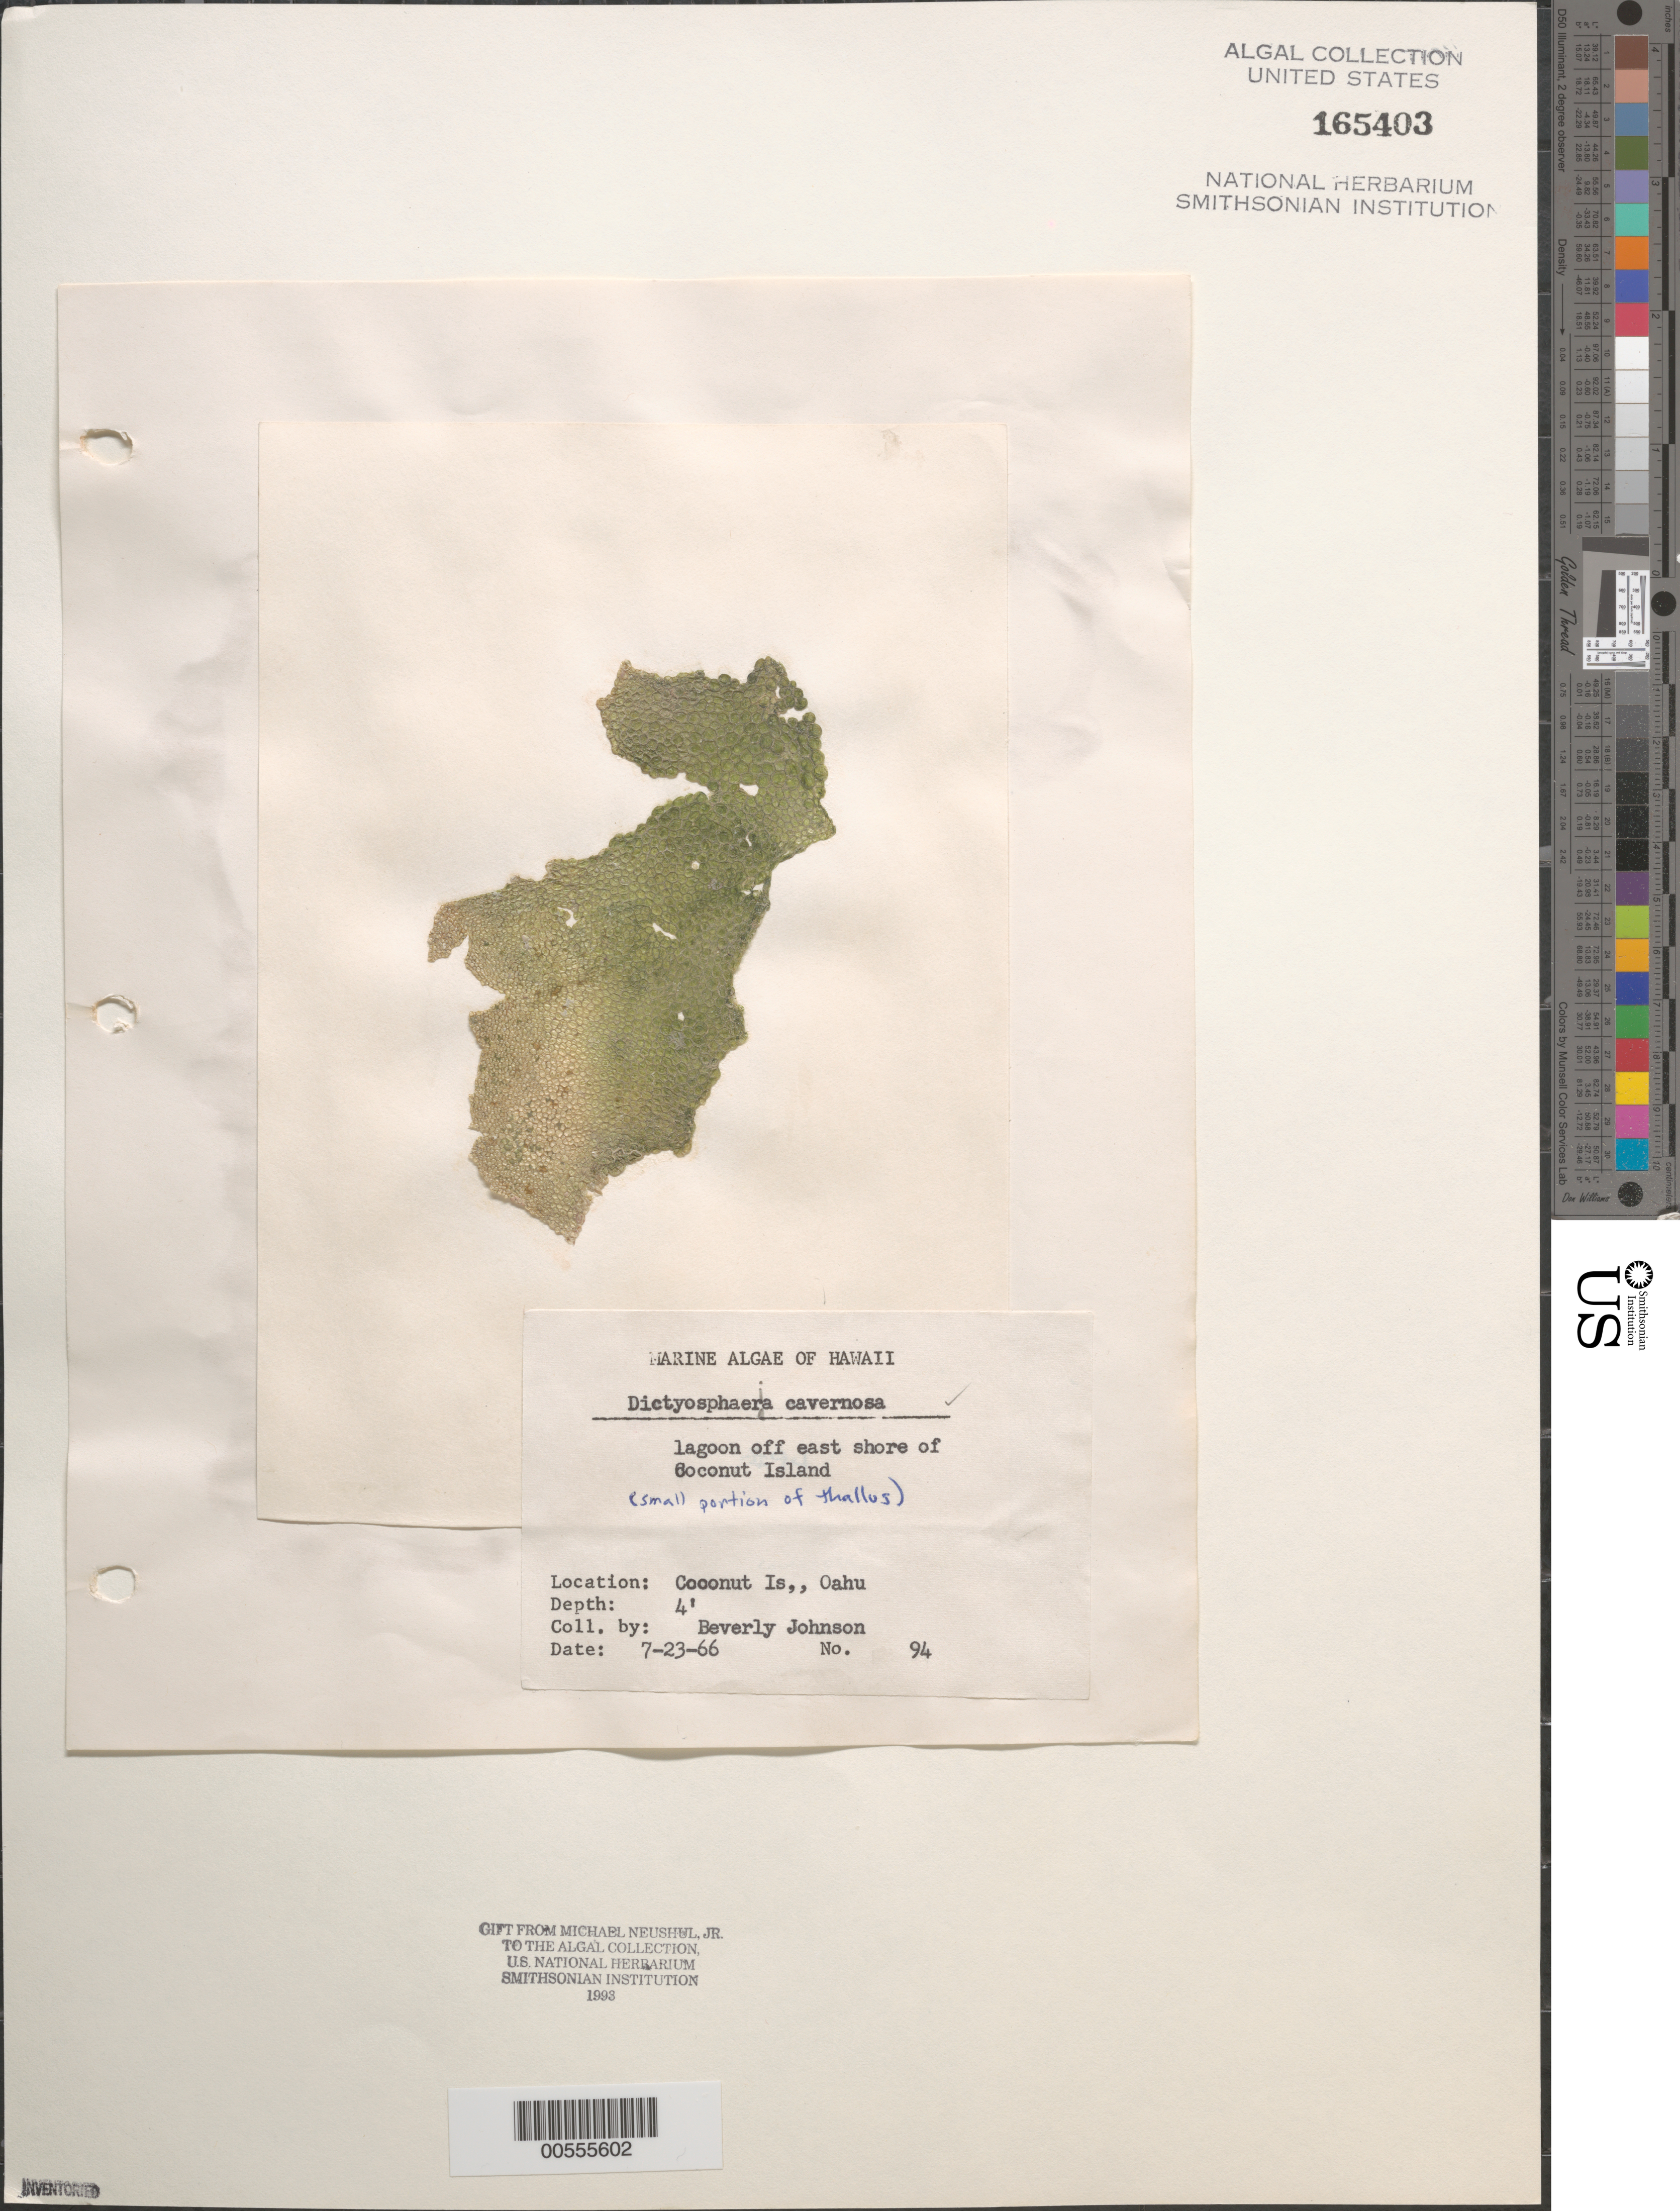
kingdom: Plantae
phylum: Chlorophyta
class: Ulvophyceae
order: Siphonocladales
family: Siphonocladaceae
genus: Dictyosphaeria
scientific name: Dictyosphaeria cavernosa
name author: (Forssk.) Børgesen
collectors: B. Johnson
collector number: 94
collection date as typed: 23 Jul 1966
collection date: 1966-07-23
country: United States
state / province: Hawaii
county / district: Honolulu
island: Oahu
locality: Coconut Island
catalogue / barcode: US 165403